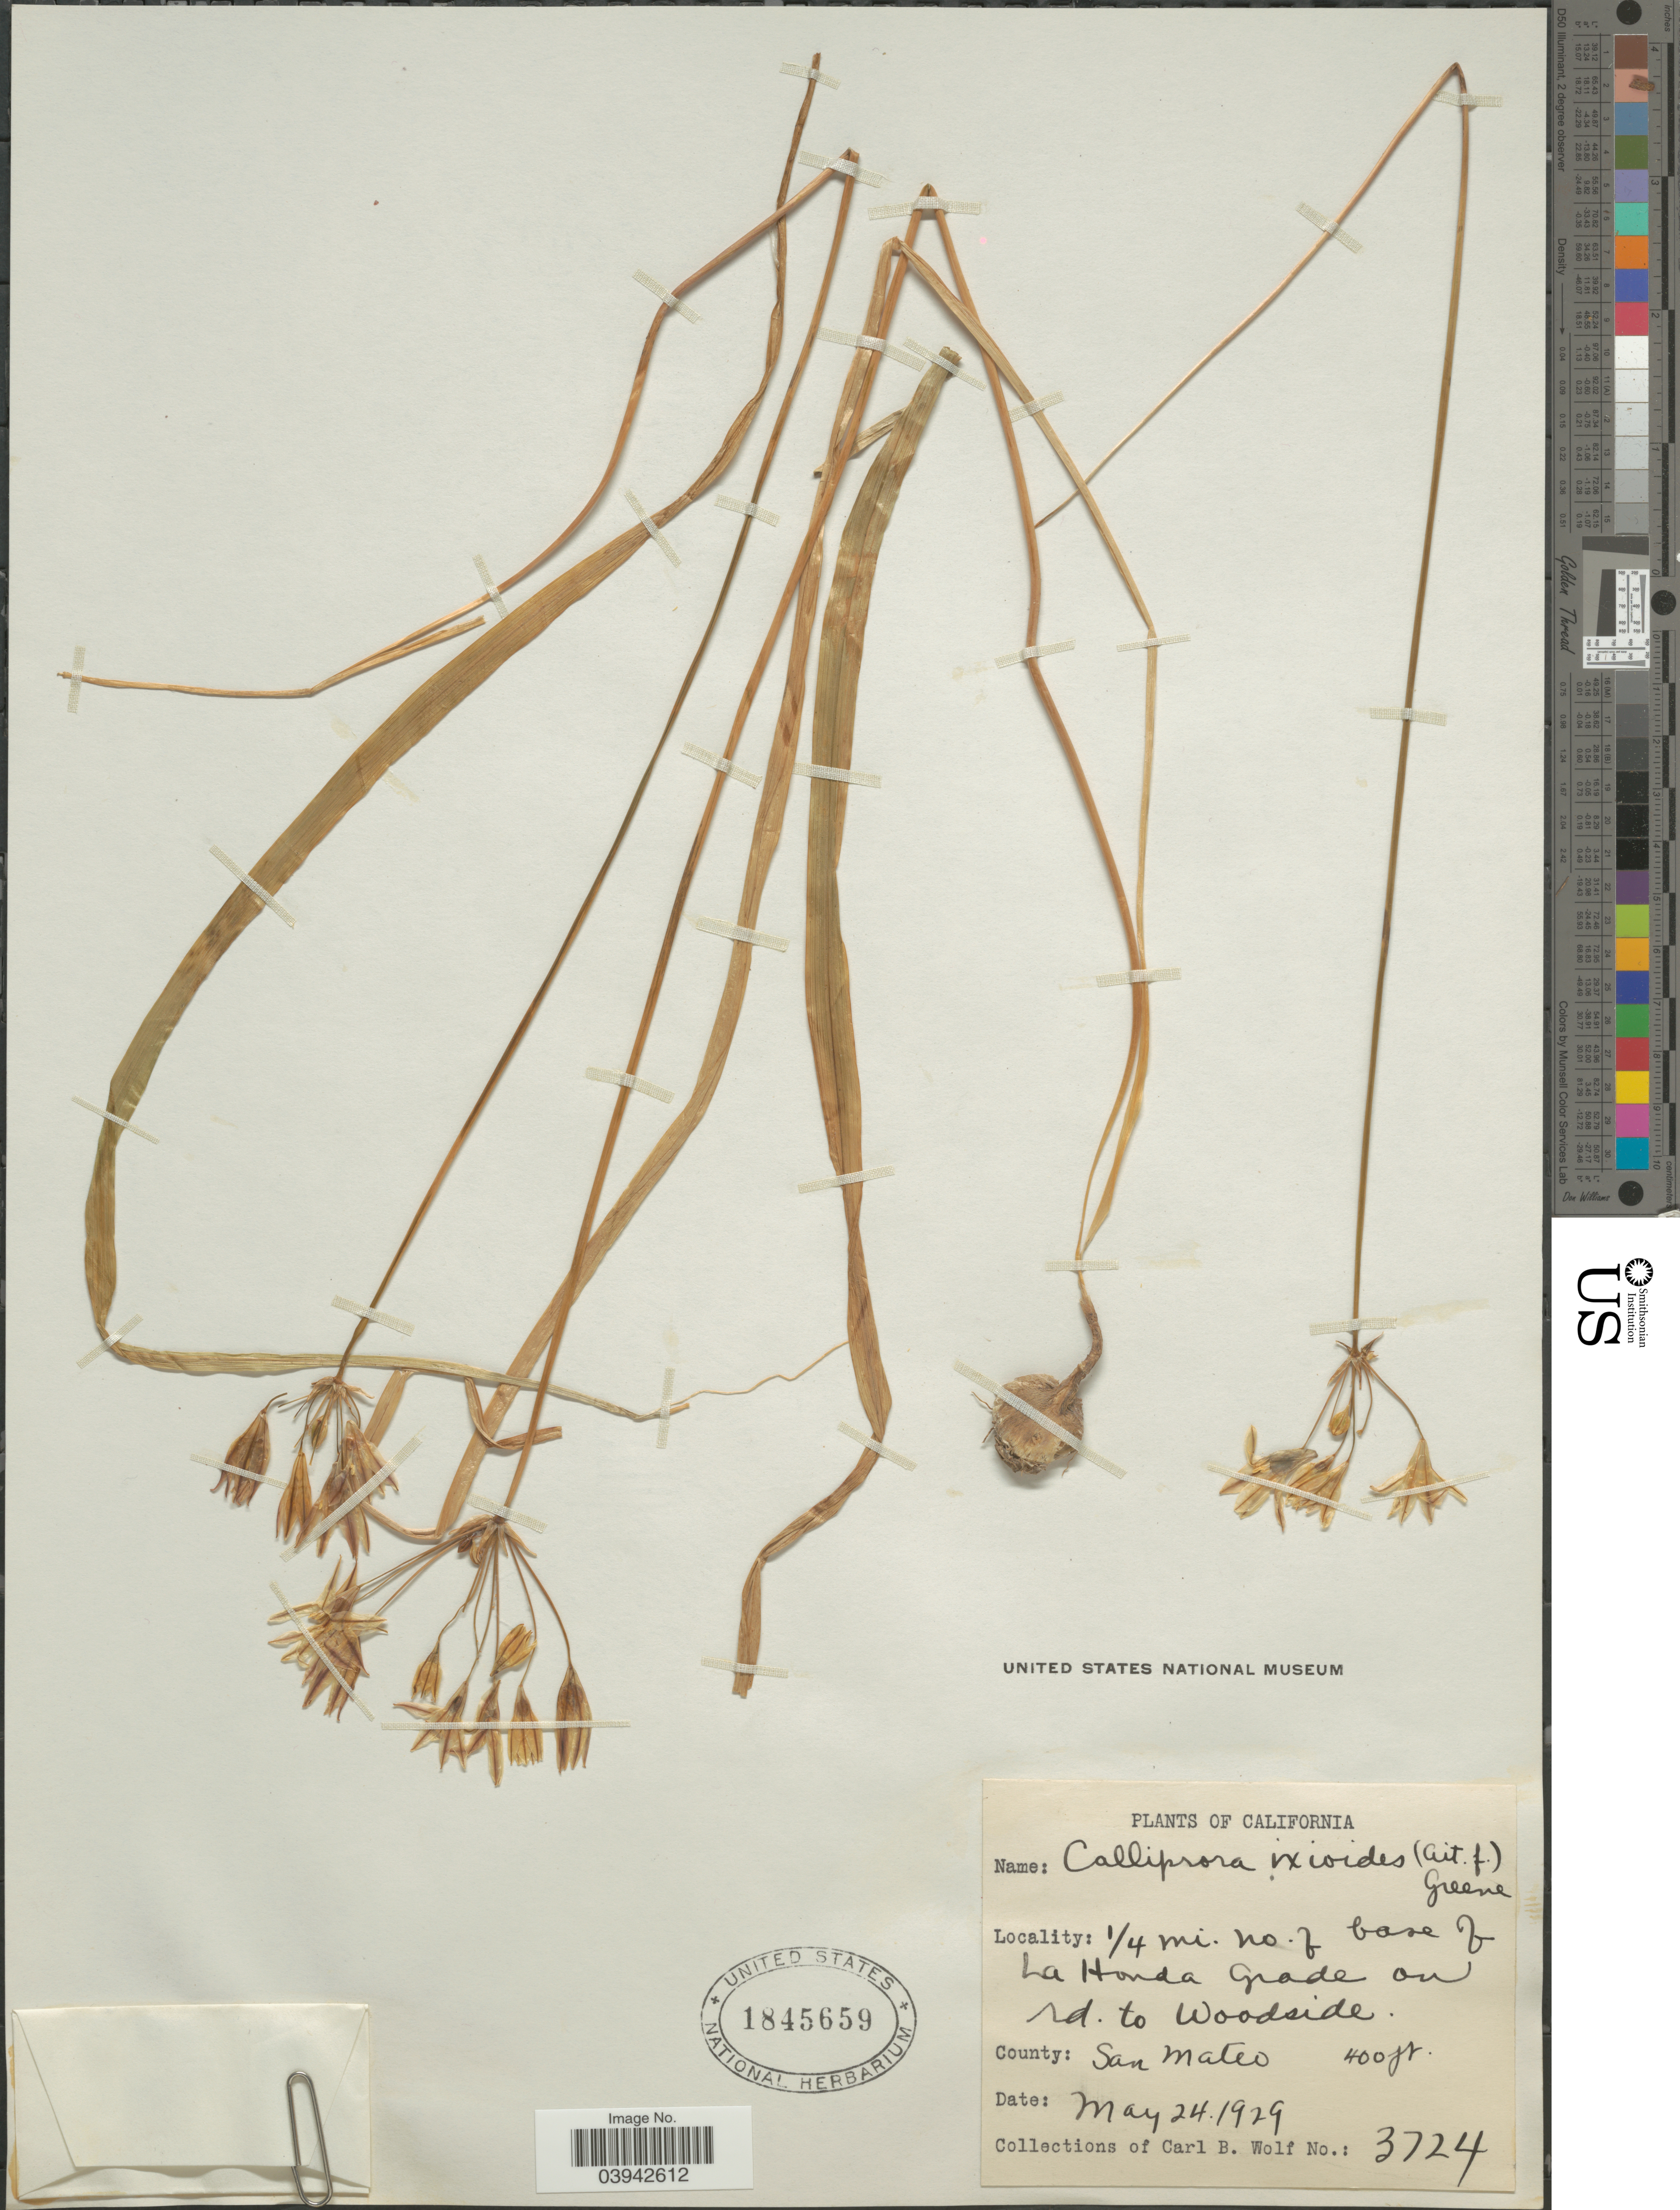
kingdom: Plantae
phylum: Tracheophyta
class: Liliopsida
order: Asparagales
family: Asparagaceae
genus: Triteleia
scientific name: Triteleia ixioides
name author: (R. Br.) Greene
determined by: Strong, Mark T., (BOT), Smithsonian Institution - National Museum of Natural History (UNITED STATES)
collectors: C. B. Wolf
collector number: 3724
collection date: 1929-05-24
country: United States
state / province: California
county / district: San Mateo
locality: ¼ mi. no. of base of La Honda Grade on rd. to Woodside. County: San Mateo.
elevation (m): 122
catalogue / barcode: US 1845659